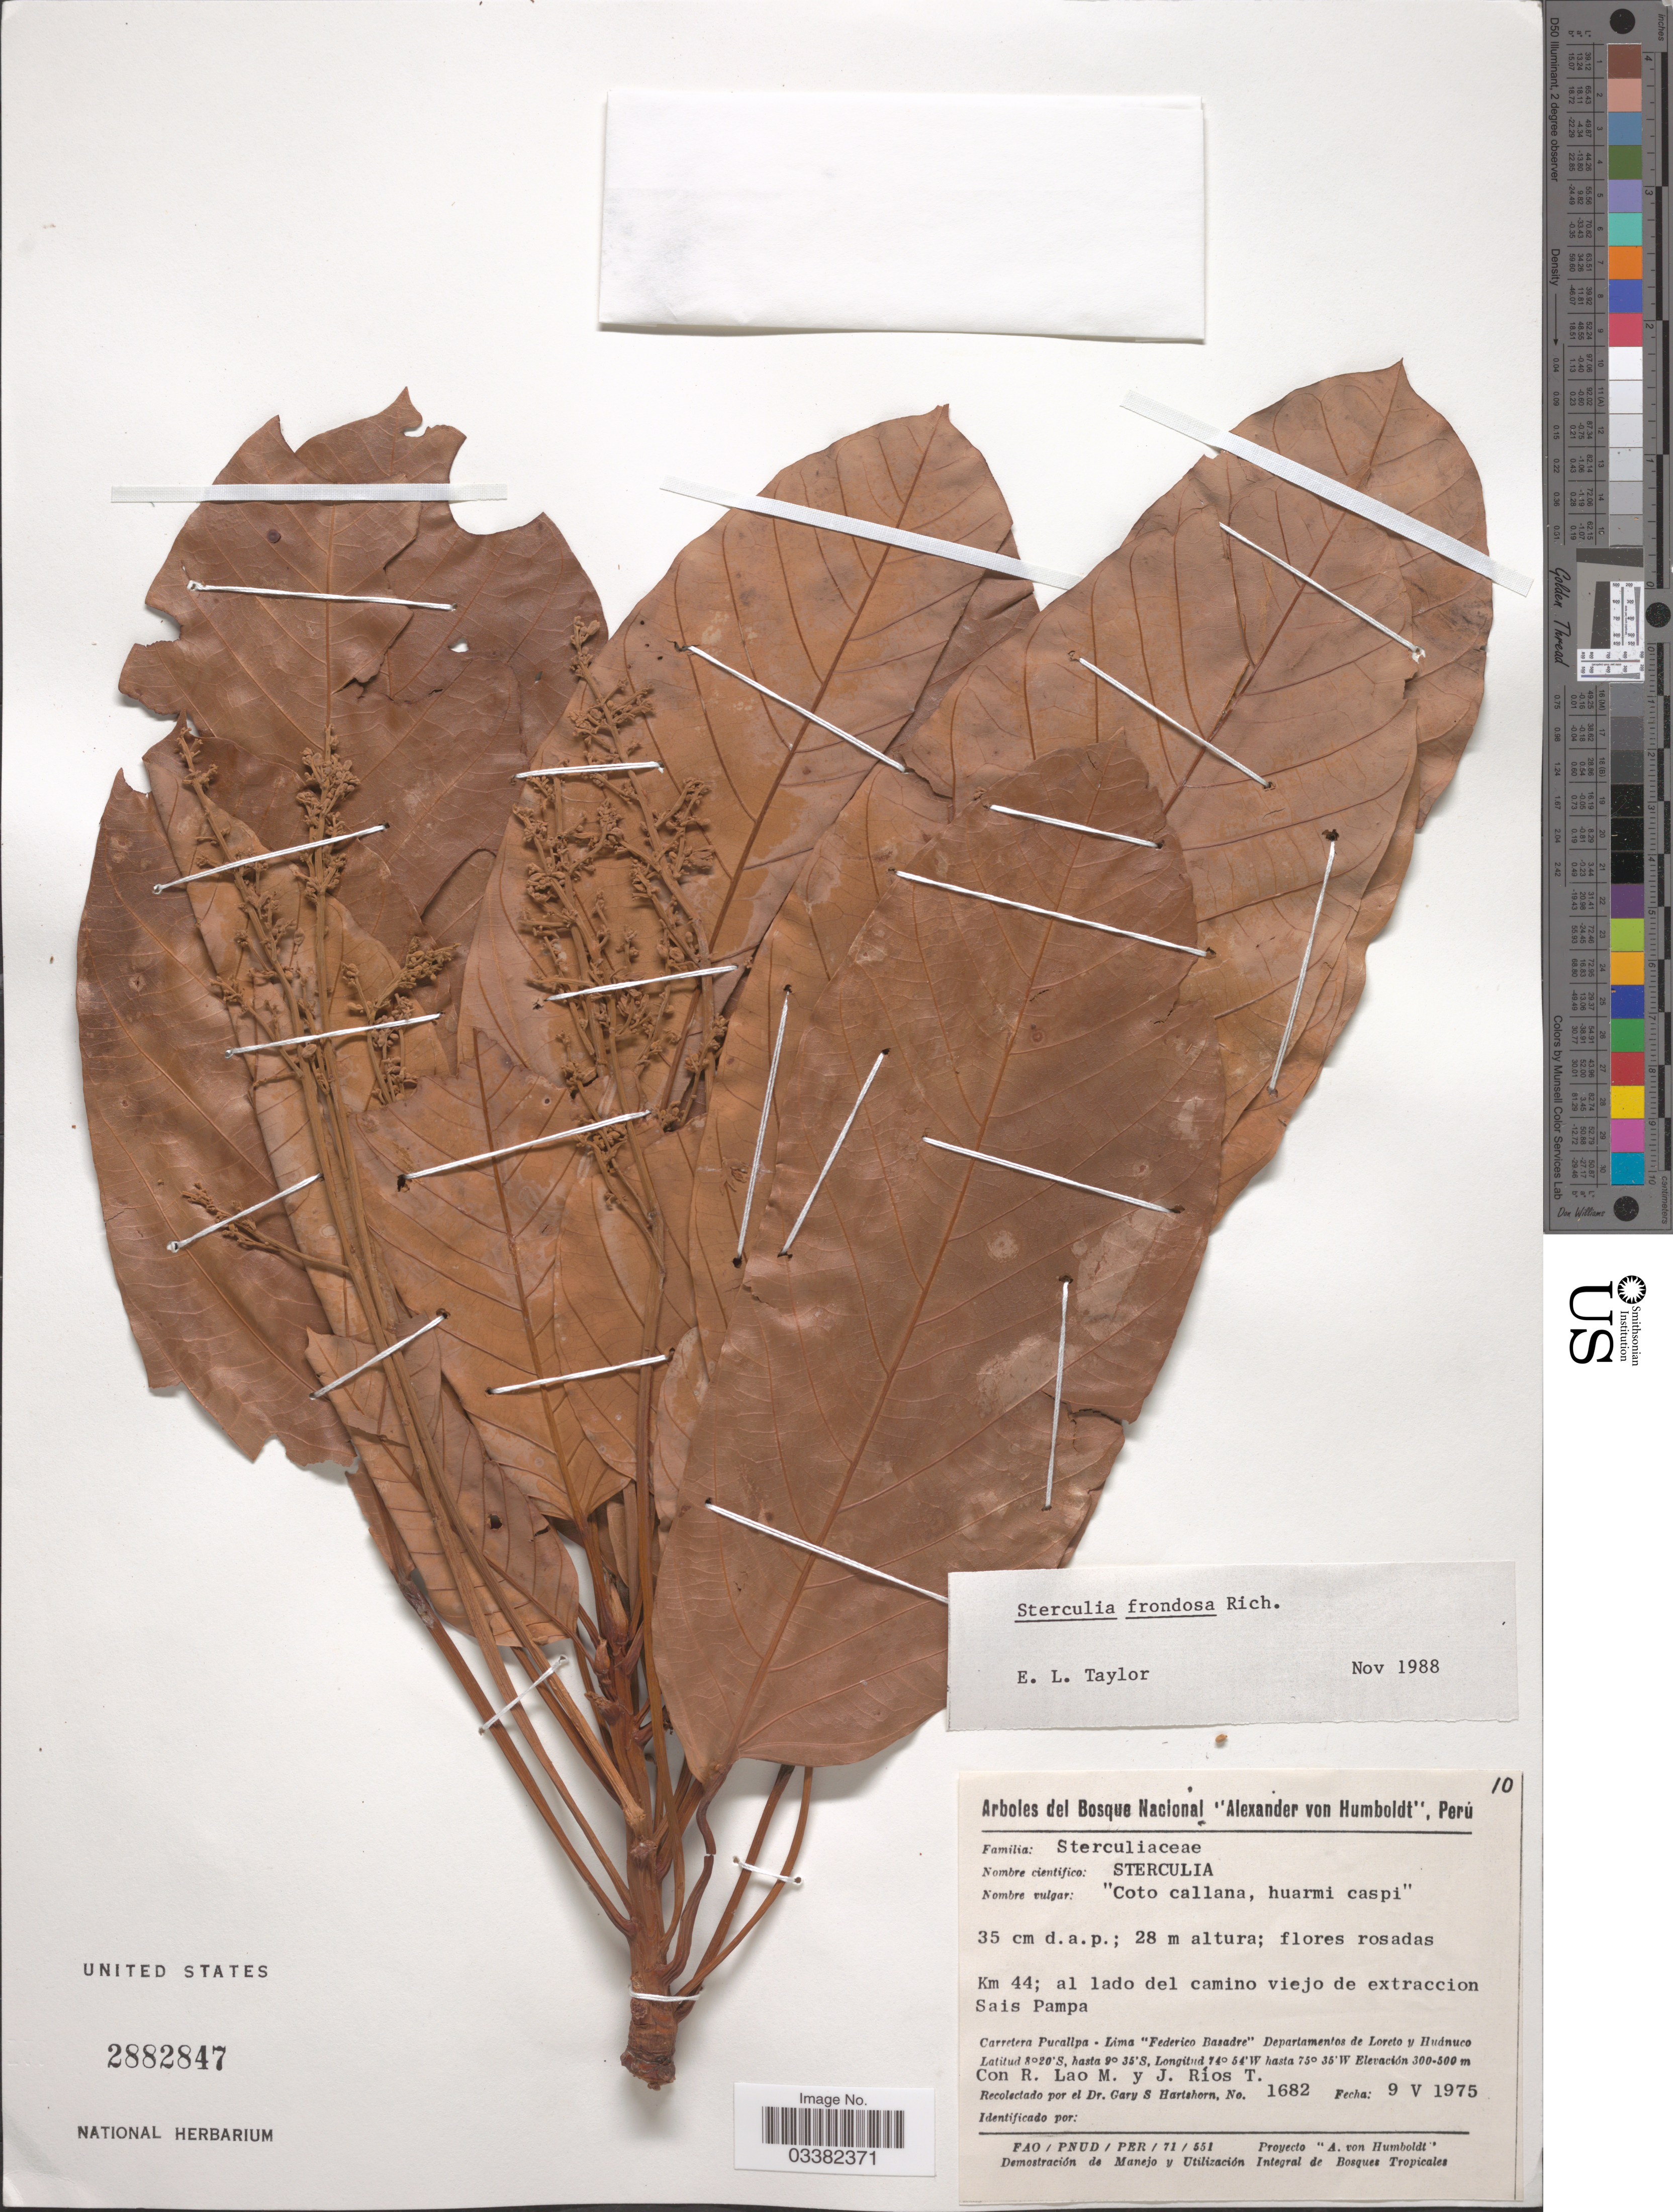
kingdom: Plantae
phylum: Tracheophyta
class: Magnoliopsida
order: Malvales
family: Malvaceae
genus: Sterculia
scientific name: Sterculia frondosa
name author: Rich.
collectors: G. Hartshorn, R. Lao M. & J. Rios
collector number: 1682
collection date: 1975-05-09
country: Peru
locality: Km 44; al lado del camino viejo de extraccion Sais Pampa. Carretera Pucallpa - Lima "Federico Basadre" Departamentos de Loreto y Huánuco.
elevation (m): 300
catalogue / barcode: US 2882847